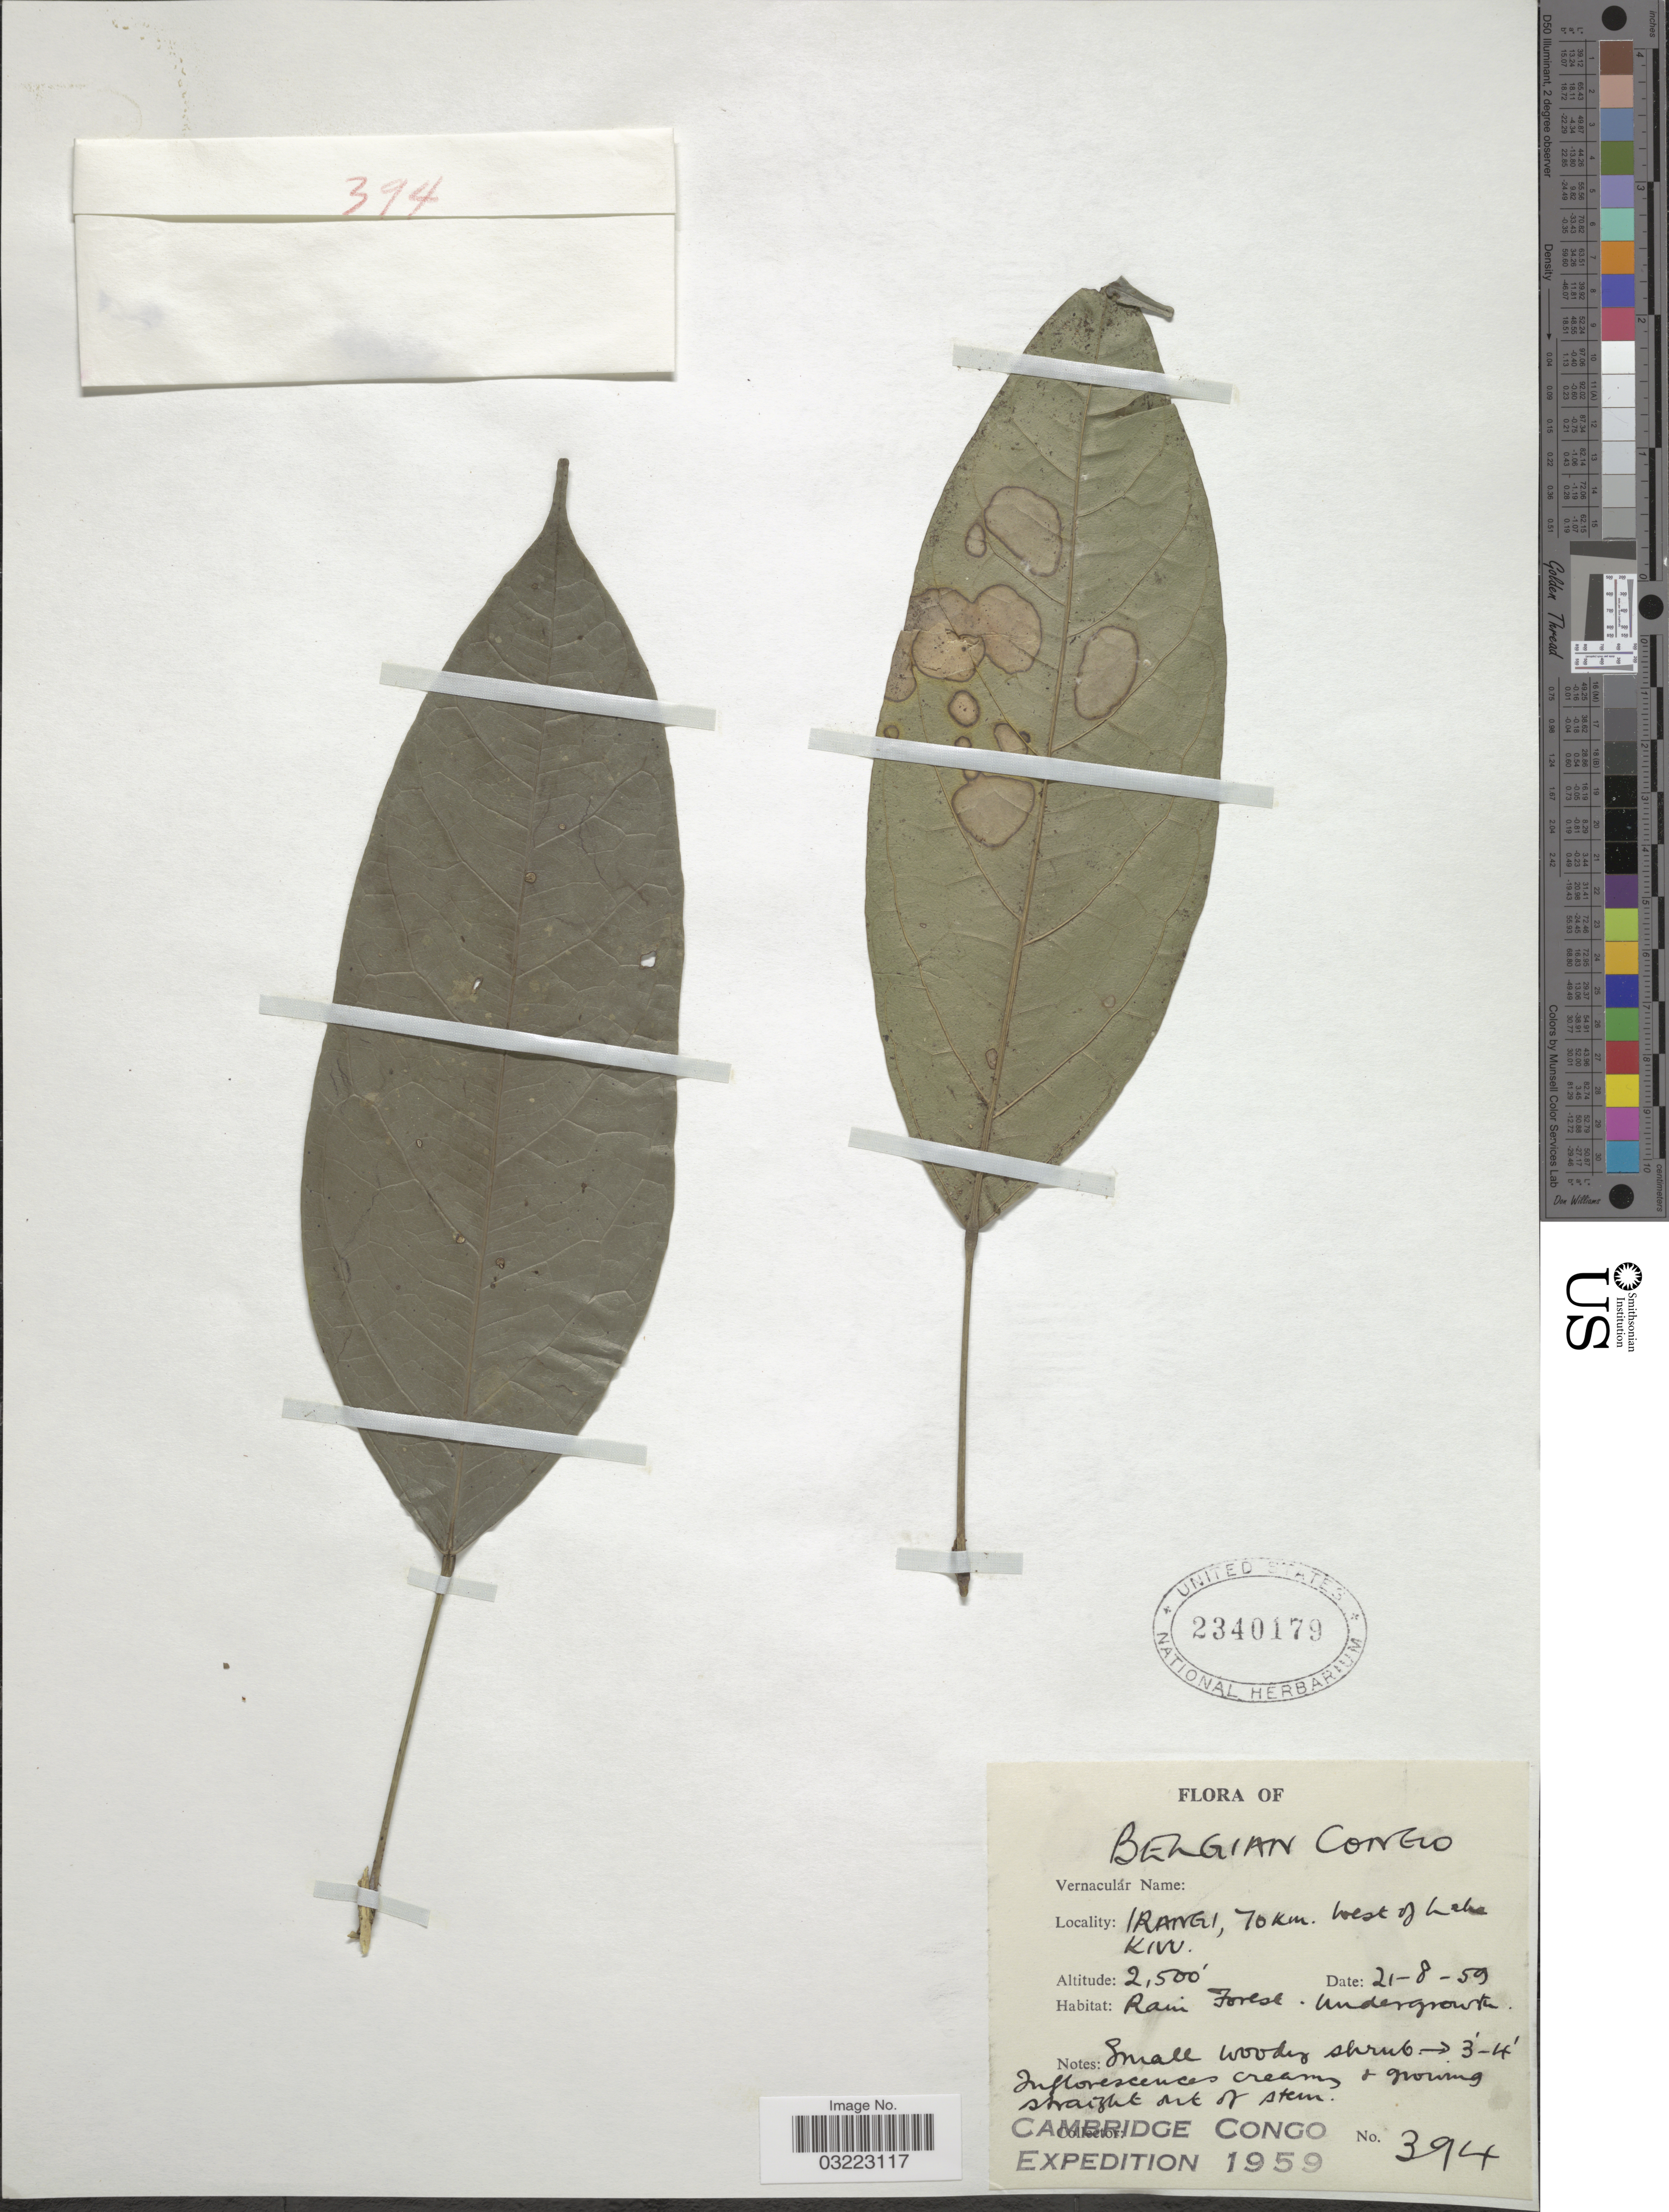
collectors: Cambridge Congo Expedition 1959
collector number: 394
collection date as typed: Transcribed d/m/y: 21/8/59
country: Congo, Democratic Republic of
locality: Belgian Congo. Irangi, 70 km. west of Lake Kivu.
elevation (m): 762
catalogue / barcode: US 2340179